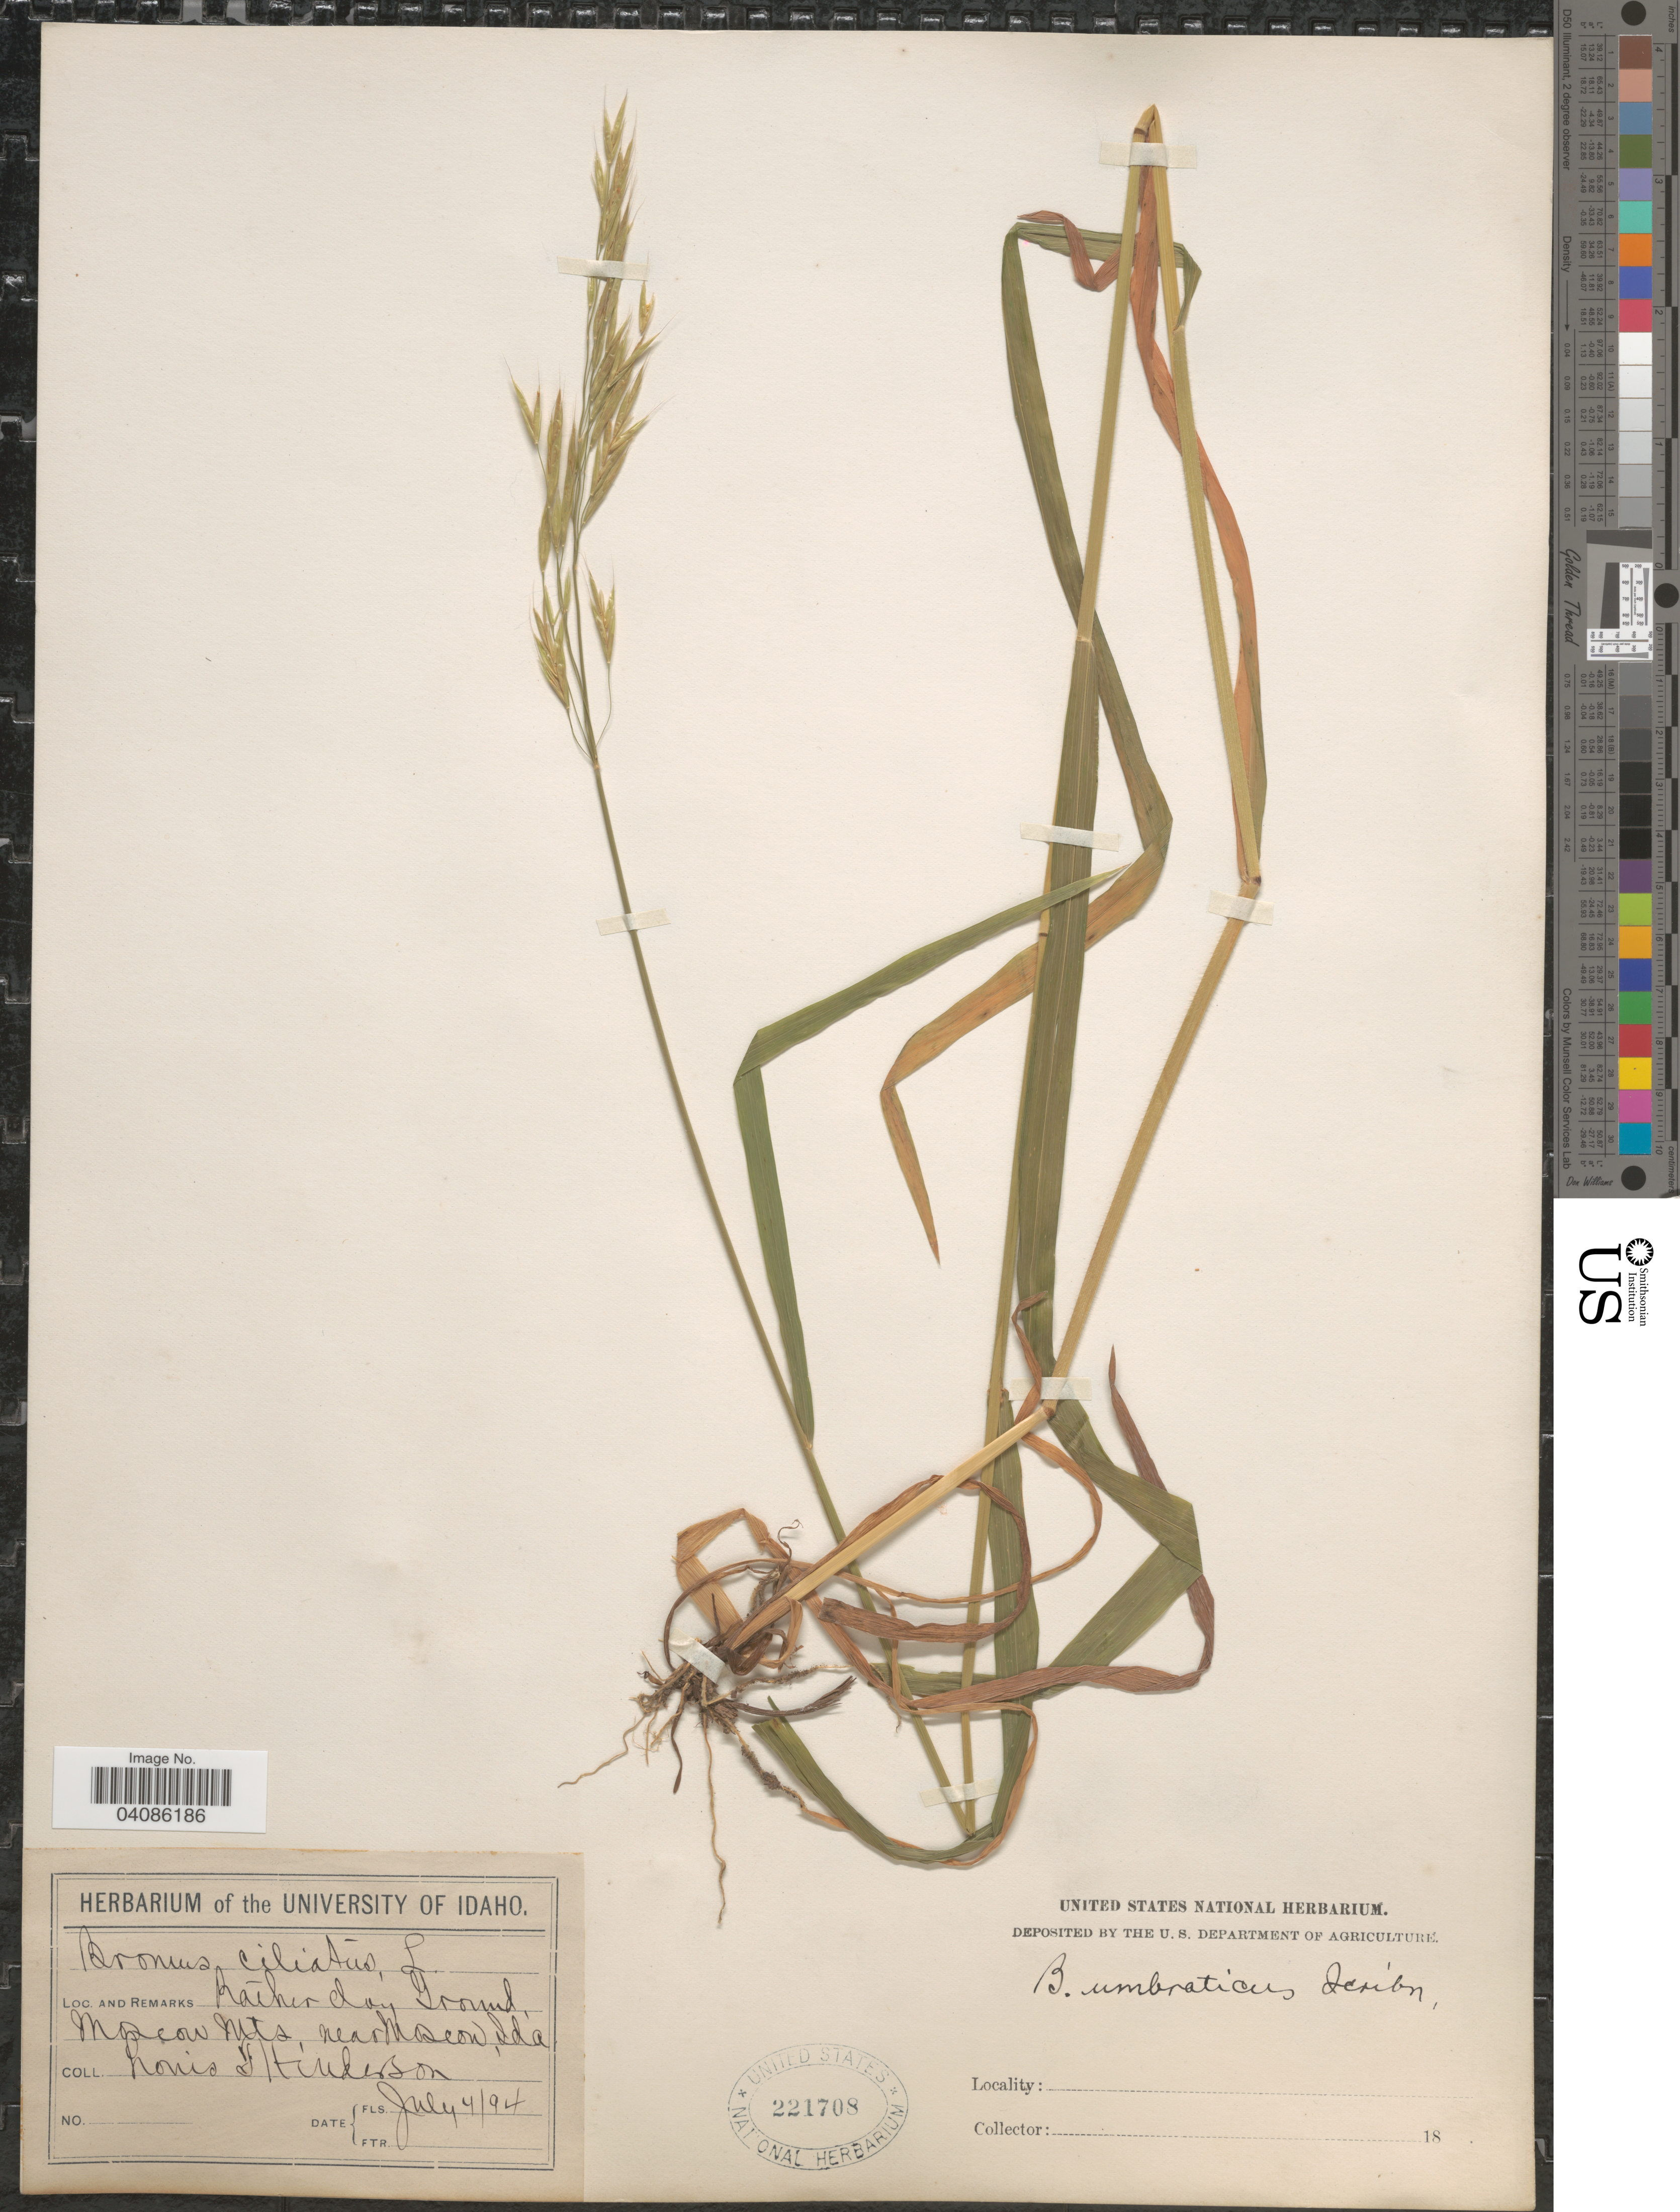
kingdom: Plantae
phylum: Tracheophyta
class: Liliopsida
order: Poales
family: Poaceae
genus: Bromus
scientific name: Bromus texensis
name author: (Shear) Hitchc.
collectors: L. Henderson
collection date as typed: Transcribed d/m/y: 4/7/94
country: United States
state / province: Idaho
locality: Raiher day Ground, Moscow Mts, near Moscow.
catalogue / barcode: US 221708